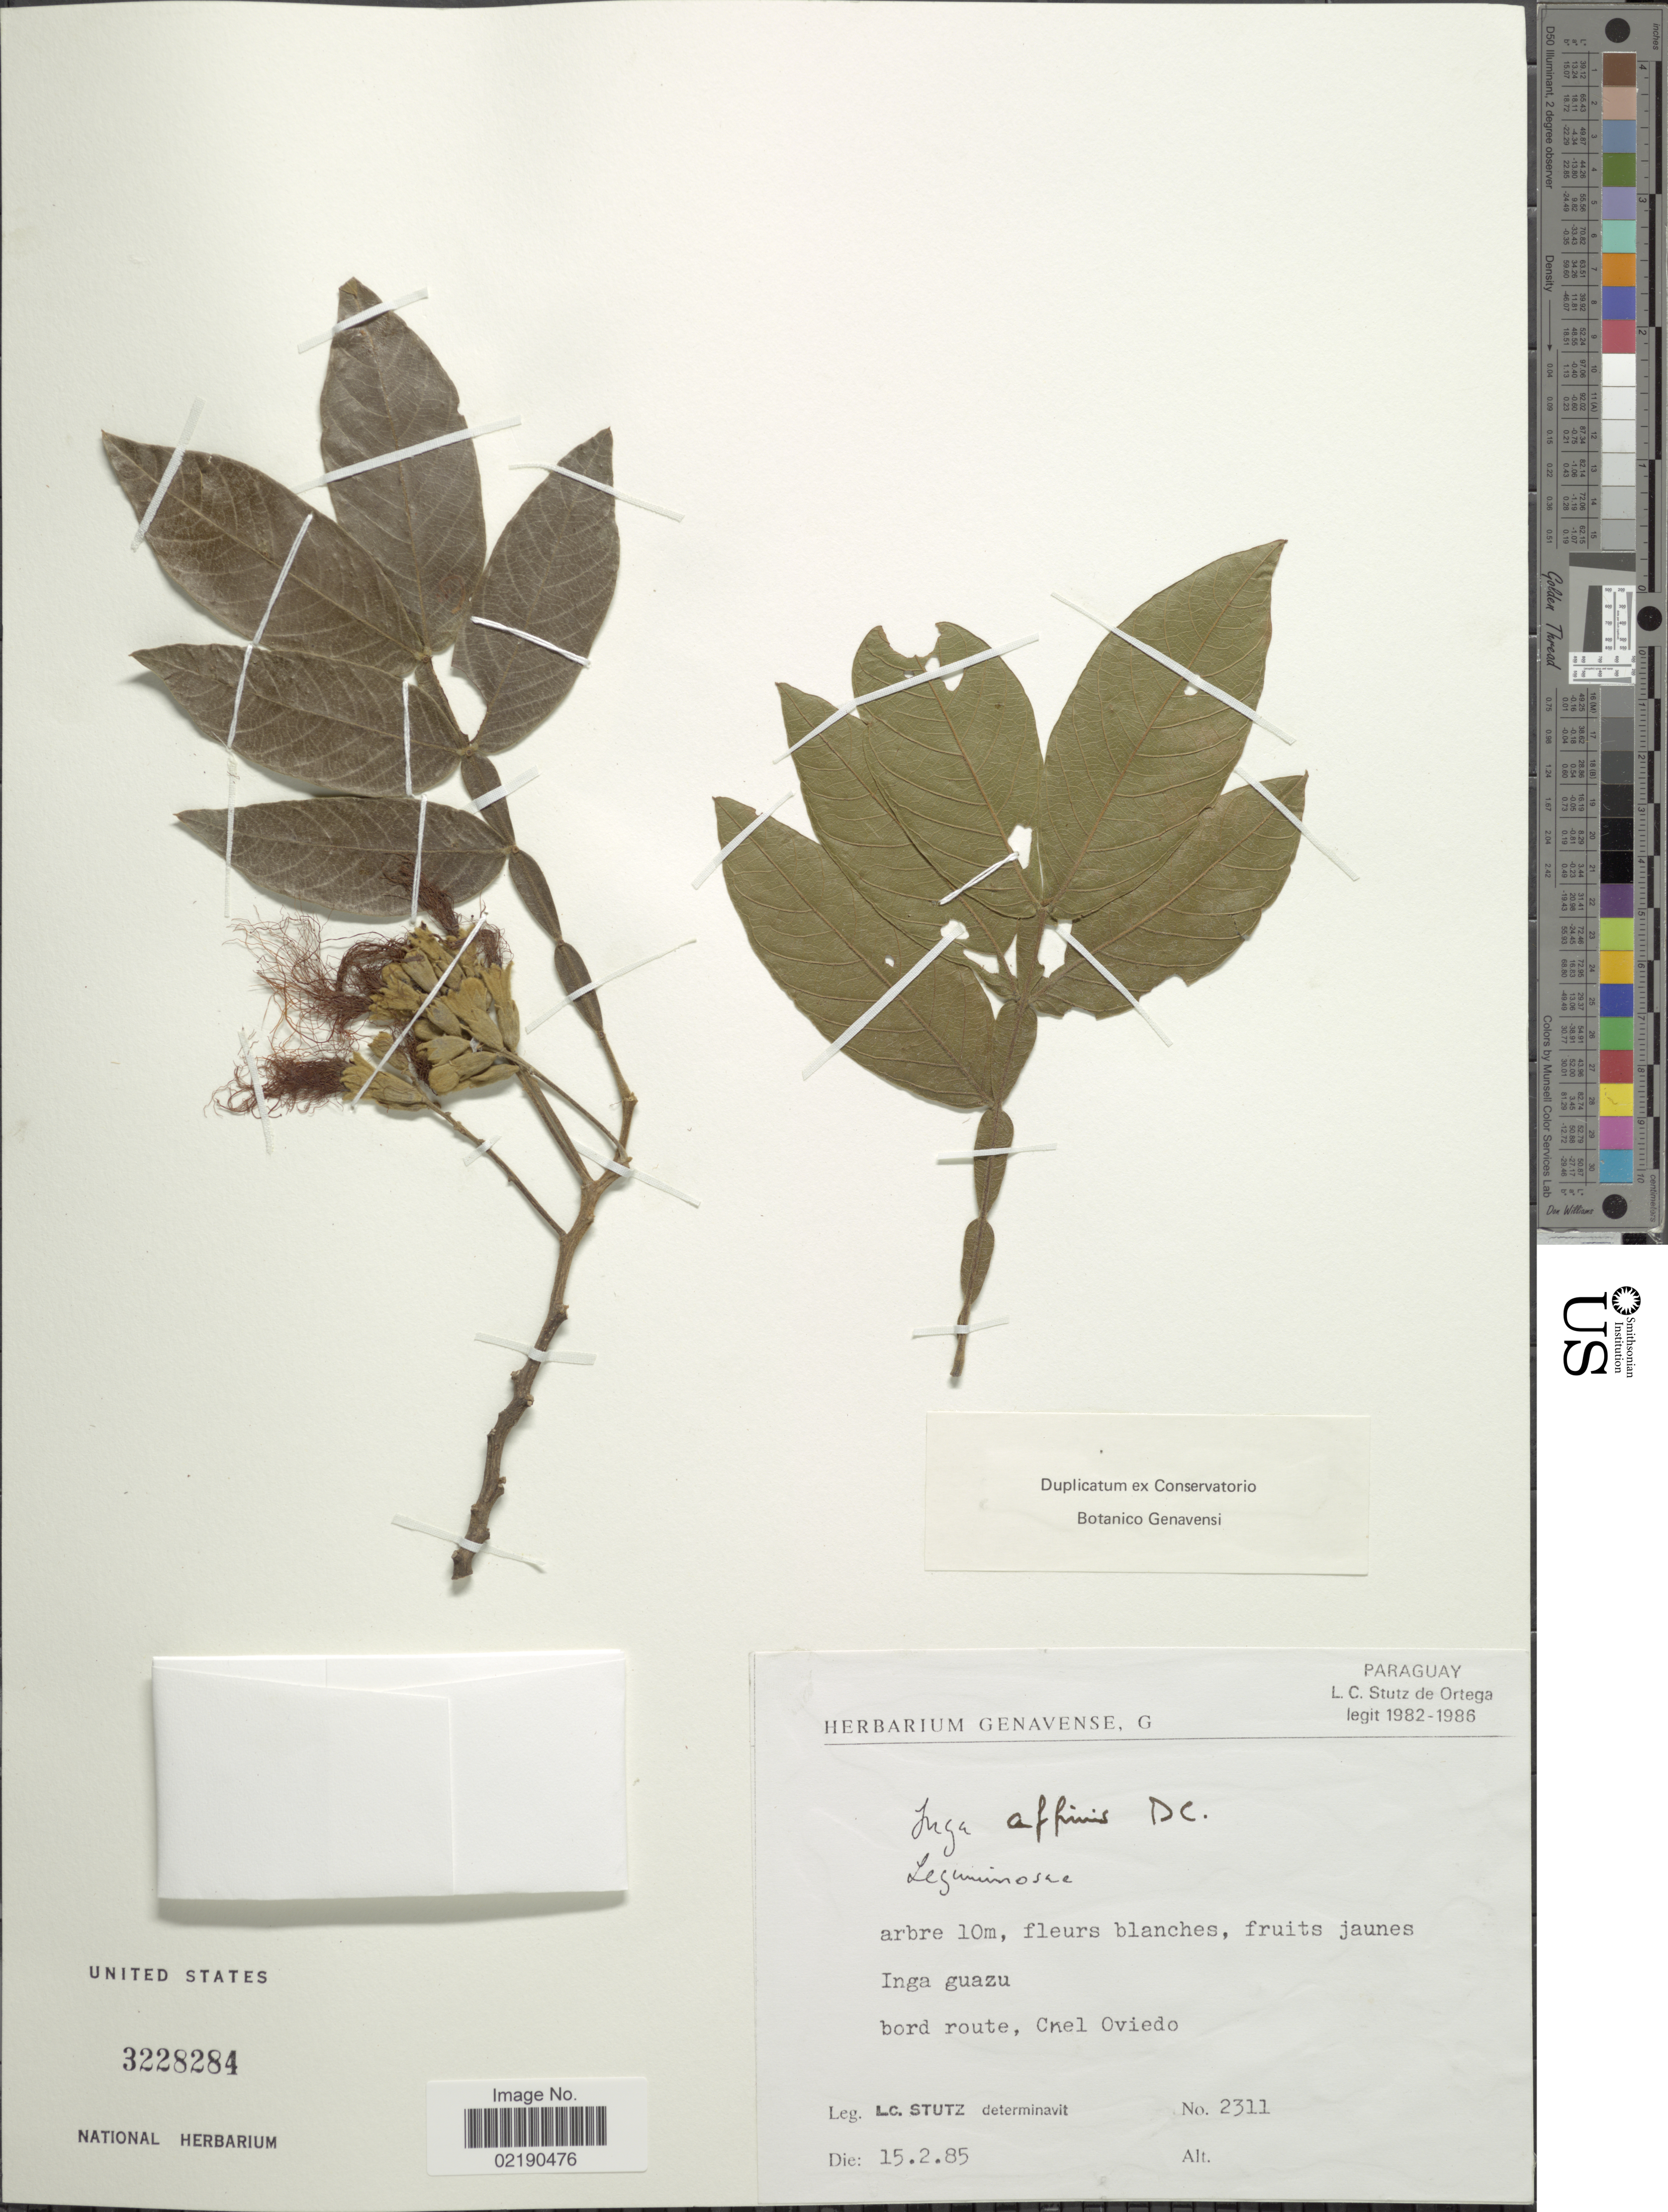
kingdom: Plantae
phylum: Tracheophyta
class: Magnoliopsida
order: Fabales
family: Fabaceae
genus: Inga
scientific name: Inga vera subsp. affinis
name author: (DC.) T.D. Penn.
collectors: L. C. Stutz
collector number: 2311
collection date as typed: Transcribed d/m/y: 15/2/85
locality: Bord route, Ckel Oviedo [interpreted]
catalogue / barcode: US 3228284